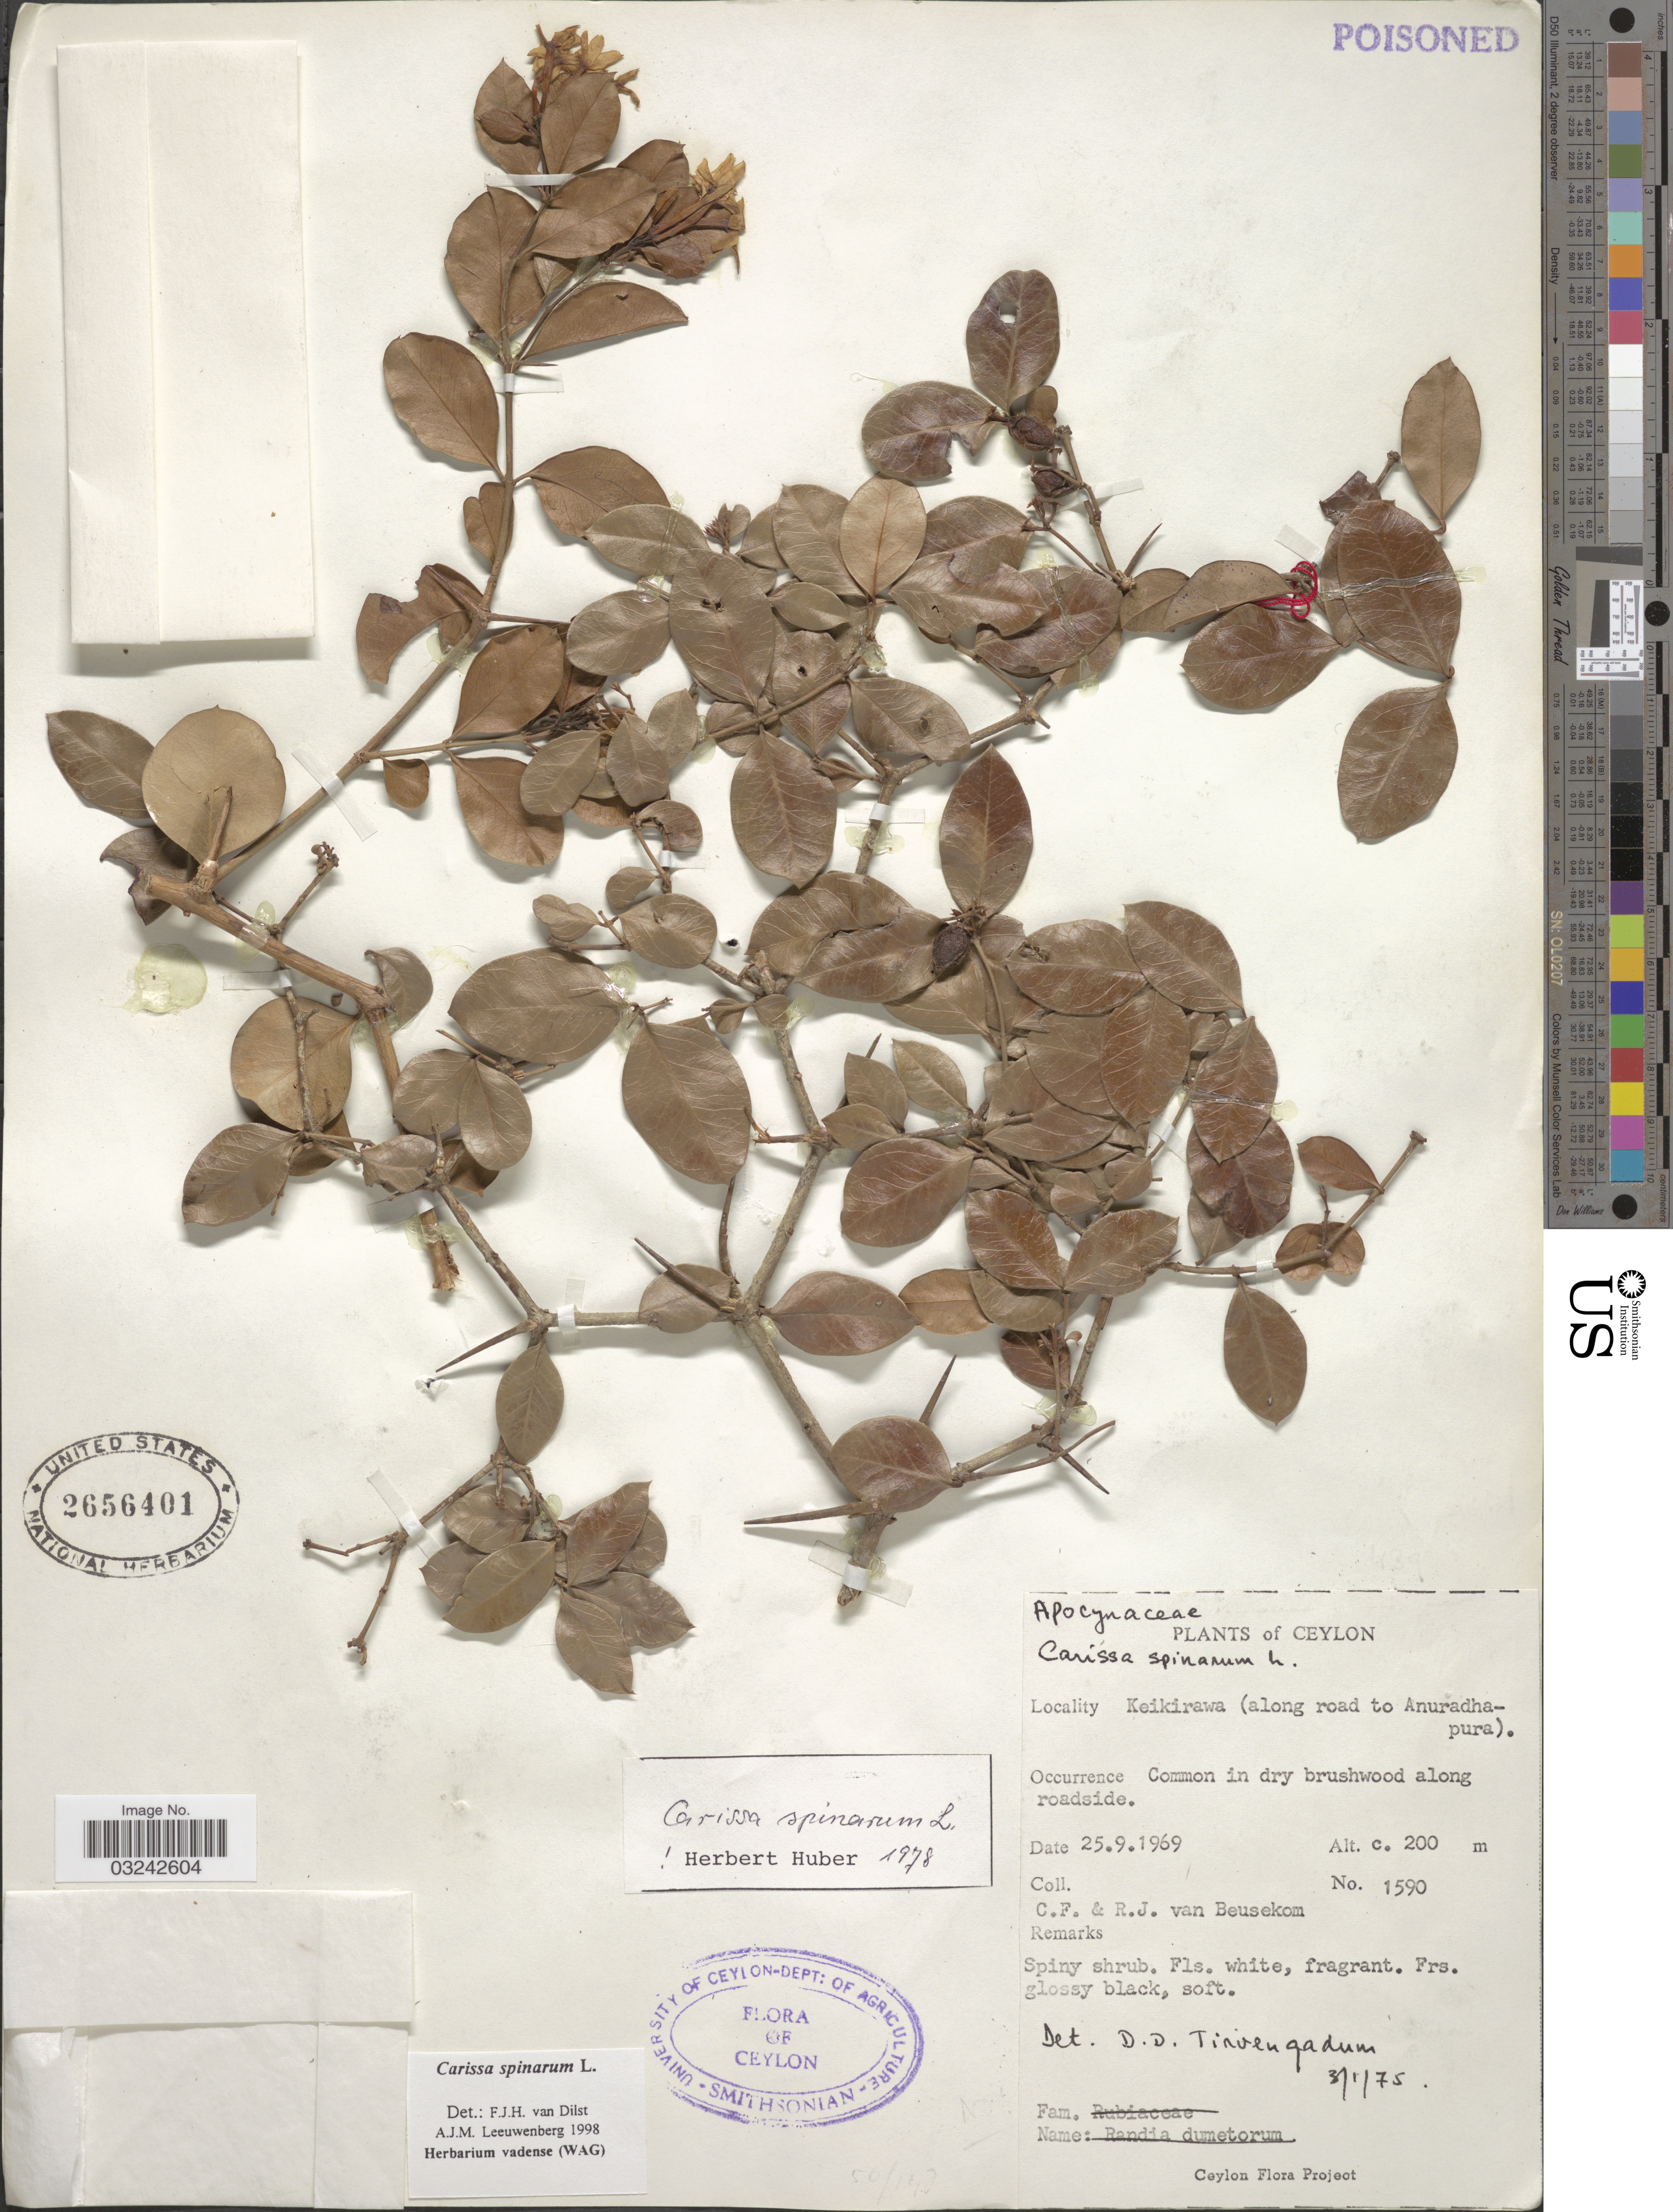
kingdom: Plantae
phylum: Tracheophyta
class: Magnoliopsida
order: Gentianales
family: Apocynaceae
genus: Carissa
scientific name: Carissa spinarum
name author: L.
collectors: C. F. Beusekom & R. Beusekom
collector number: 1590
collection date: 1969-09-25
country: Sri Lanka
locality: Ceylon. Keikiriwa (along road to Anuradhapura).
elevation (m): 200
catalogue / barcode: US 2656401